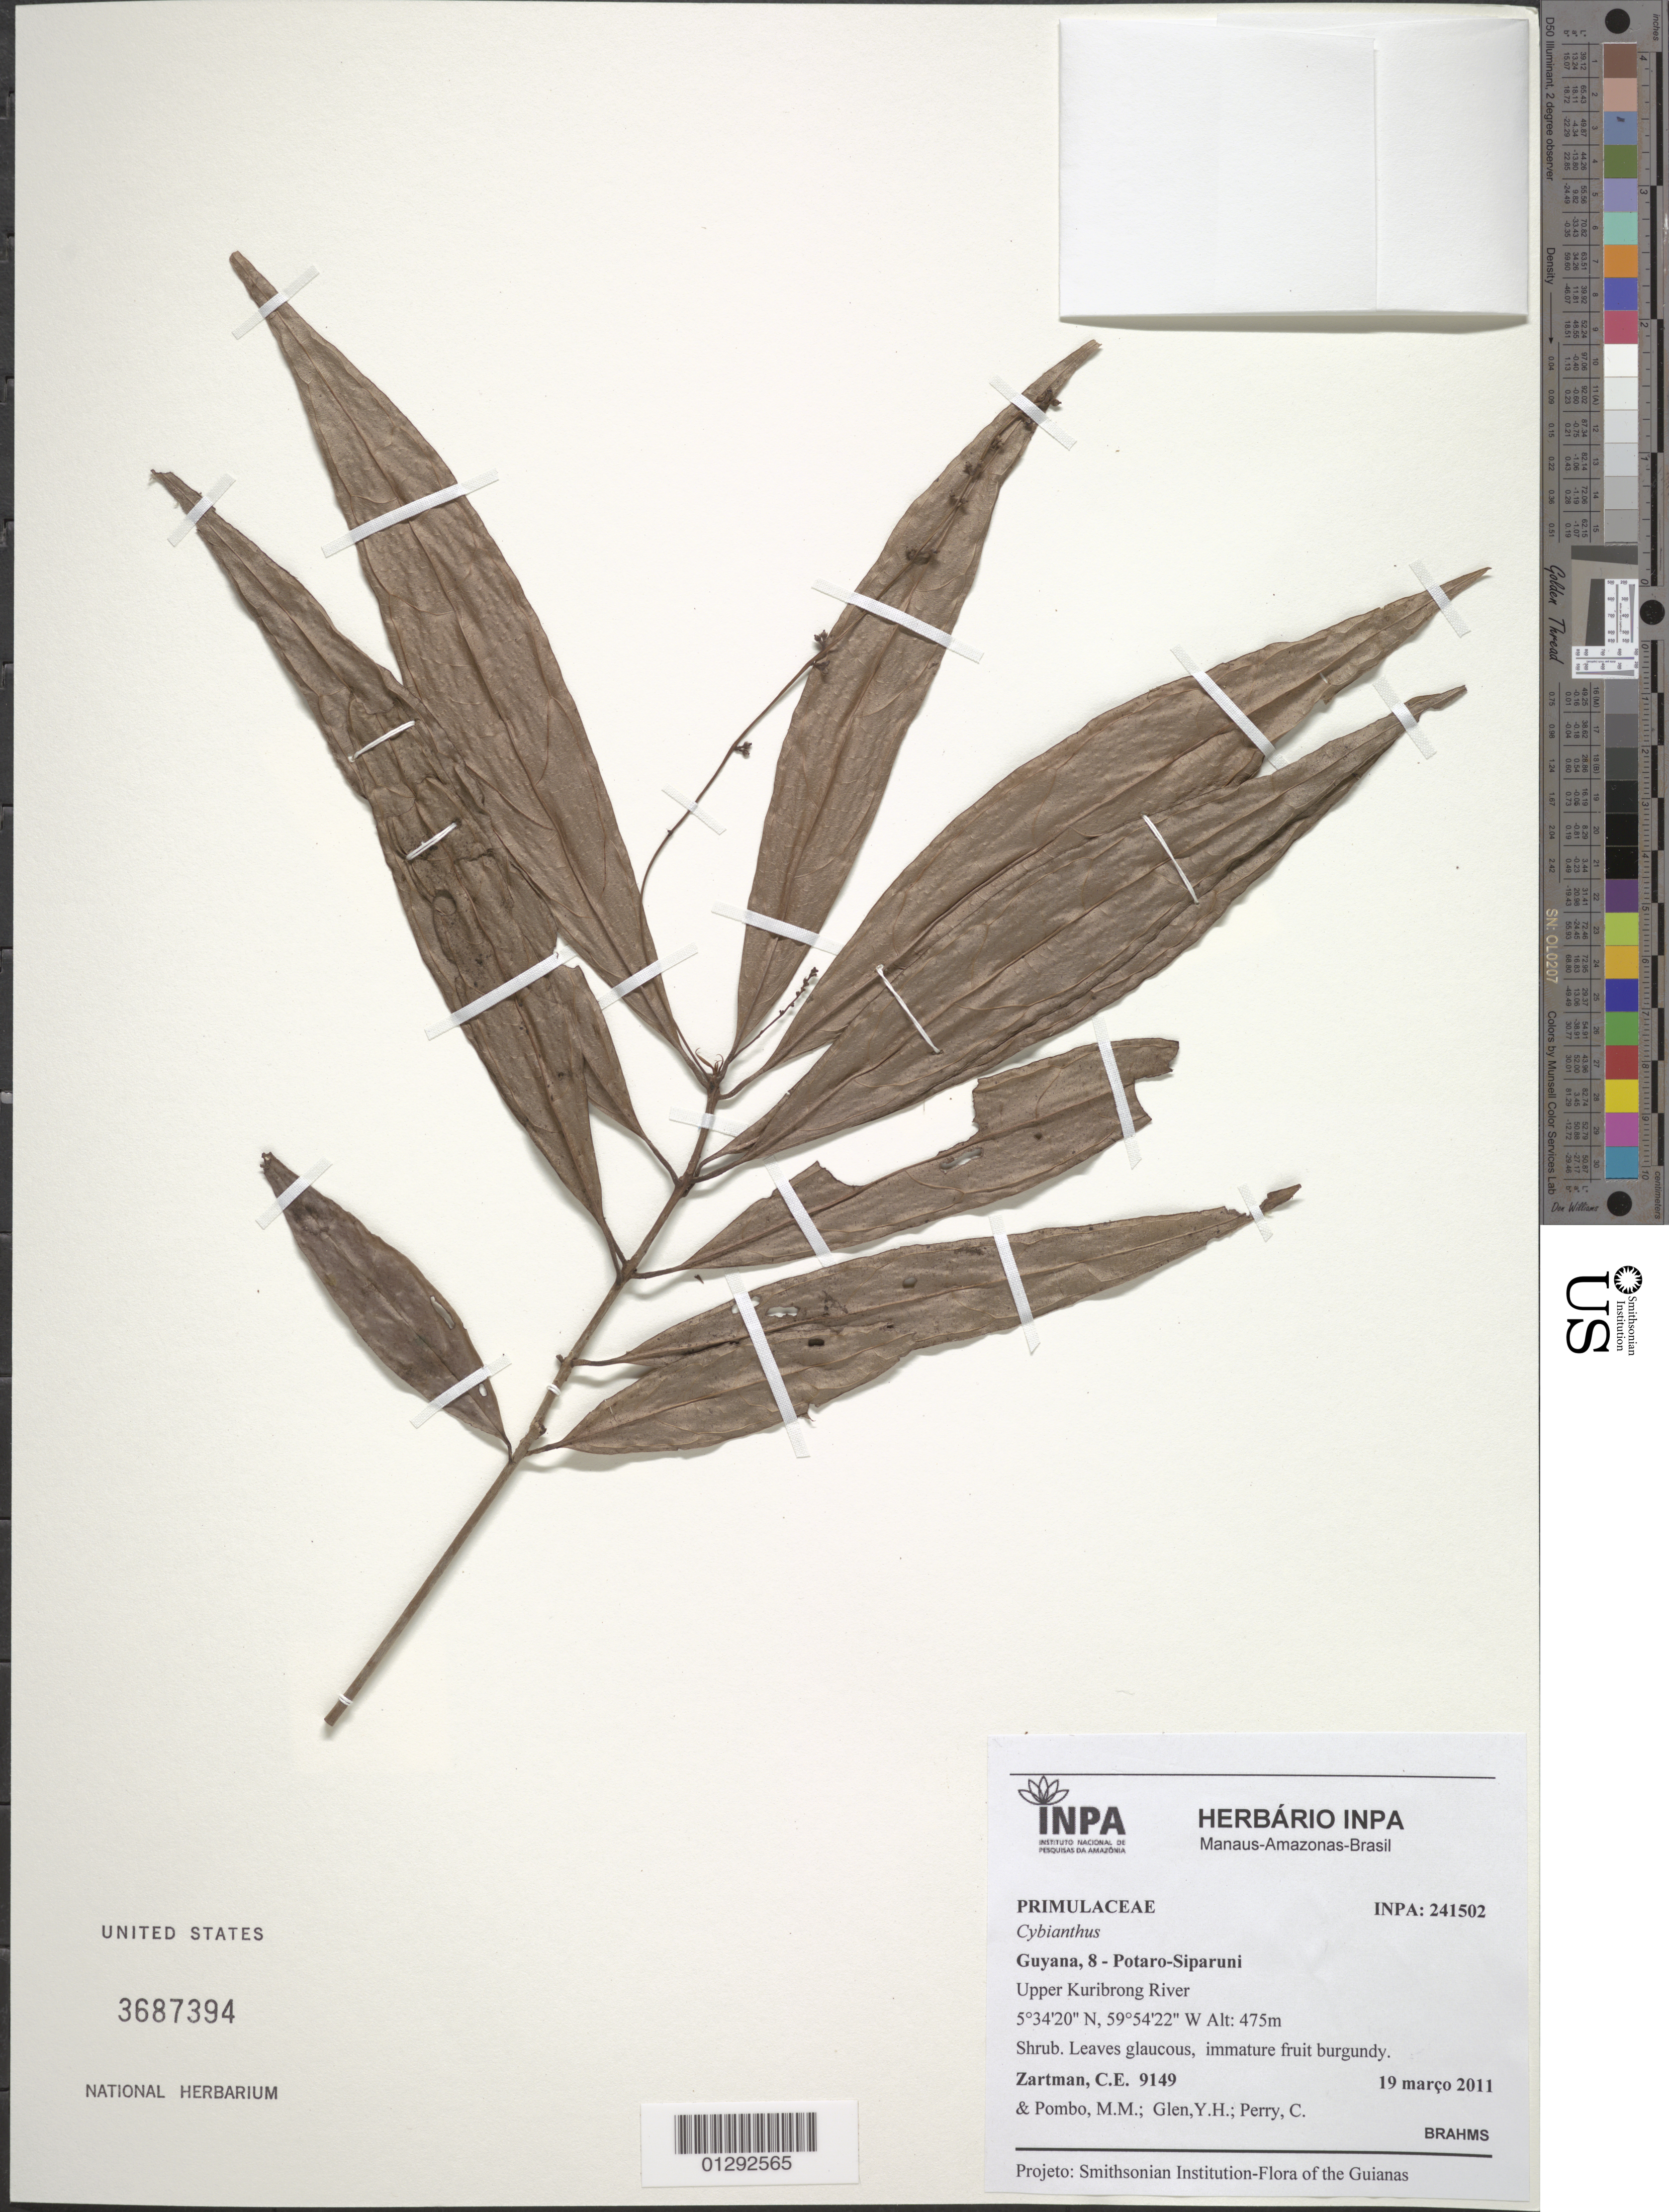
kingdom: Plantae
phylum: Tracheophyta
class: Magnoliopsida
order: Ericales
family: Primulaceae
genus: Cybianthus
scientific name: Cybianthus sp.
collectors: C. Zartman, M. Pombo, Y. Glen & C. Perry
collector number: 9149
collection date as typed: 19 Mar 2011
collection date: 2011-03-19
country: Guyana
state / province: Potaro-Siparuni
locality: Upper Kuribrong River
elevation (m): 475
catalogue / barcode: US 3687394